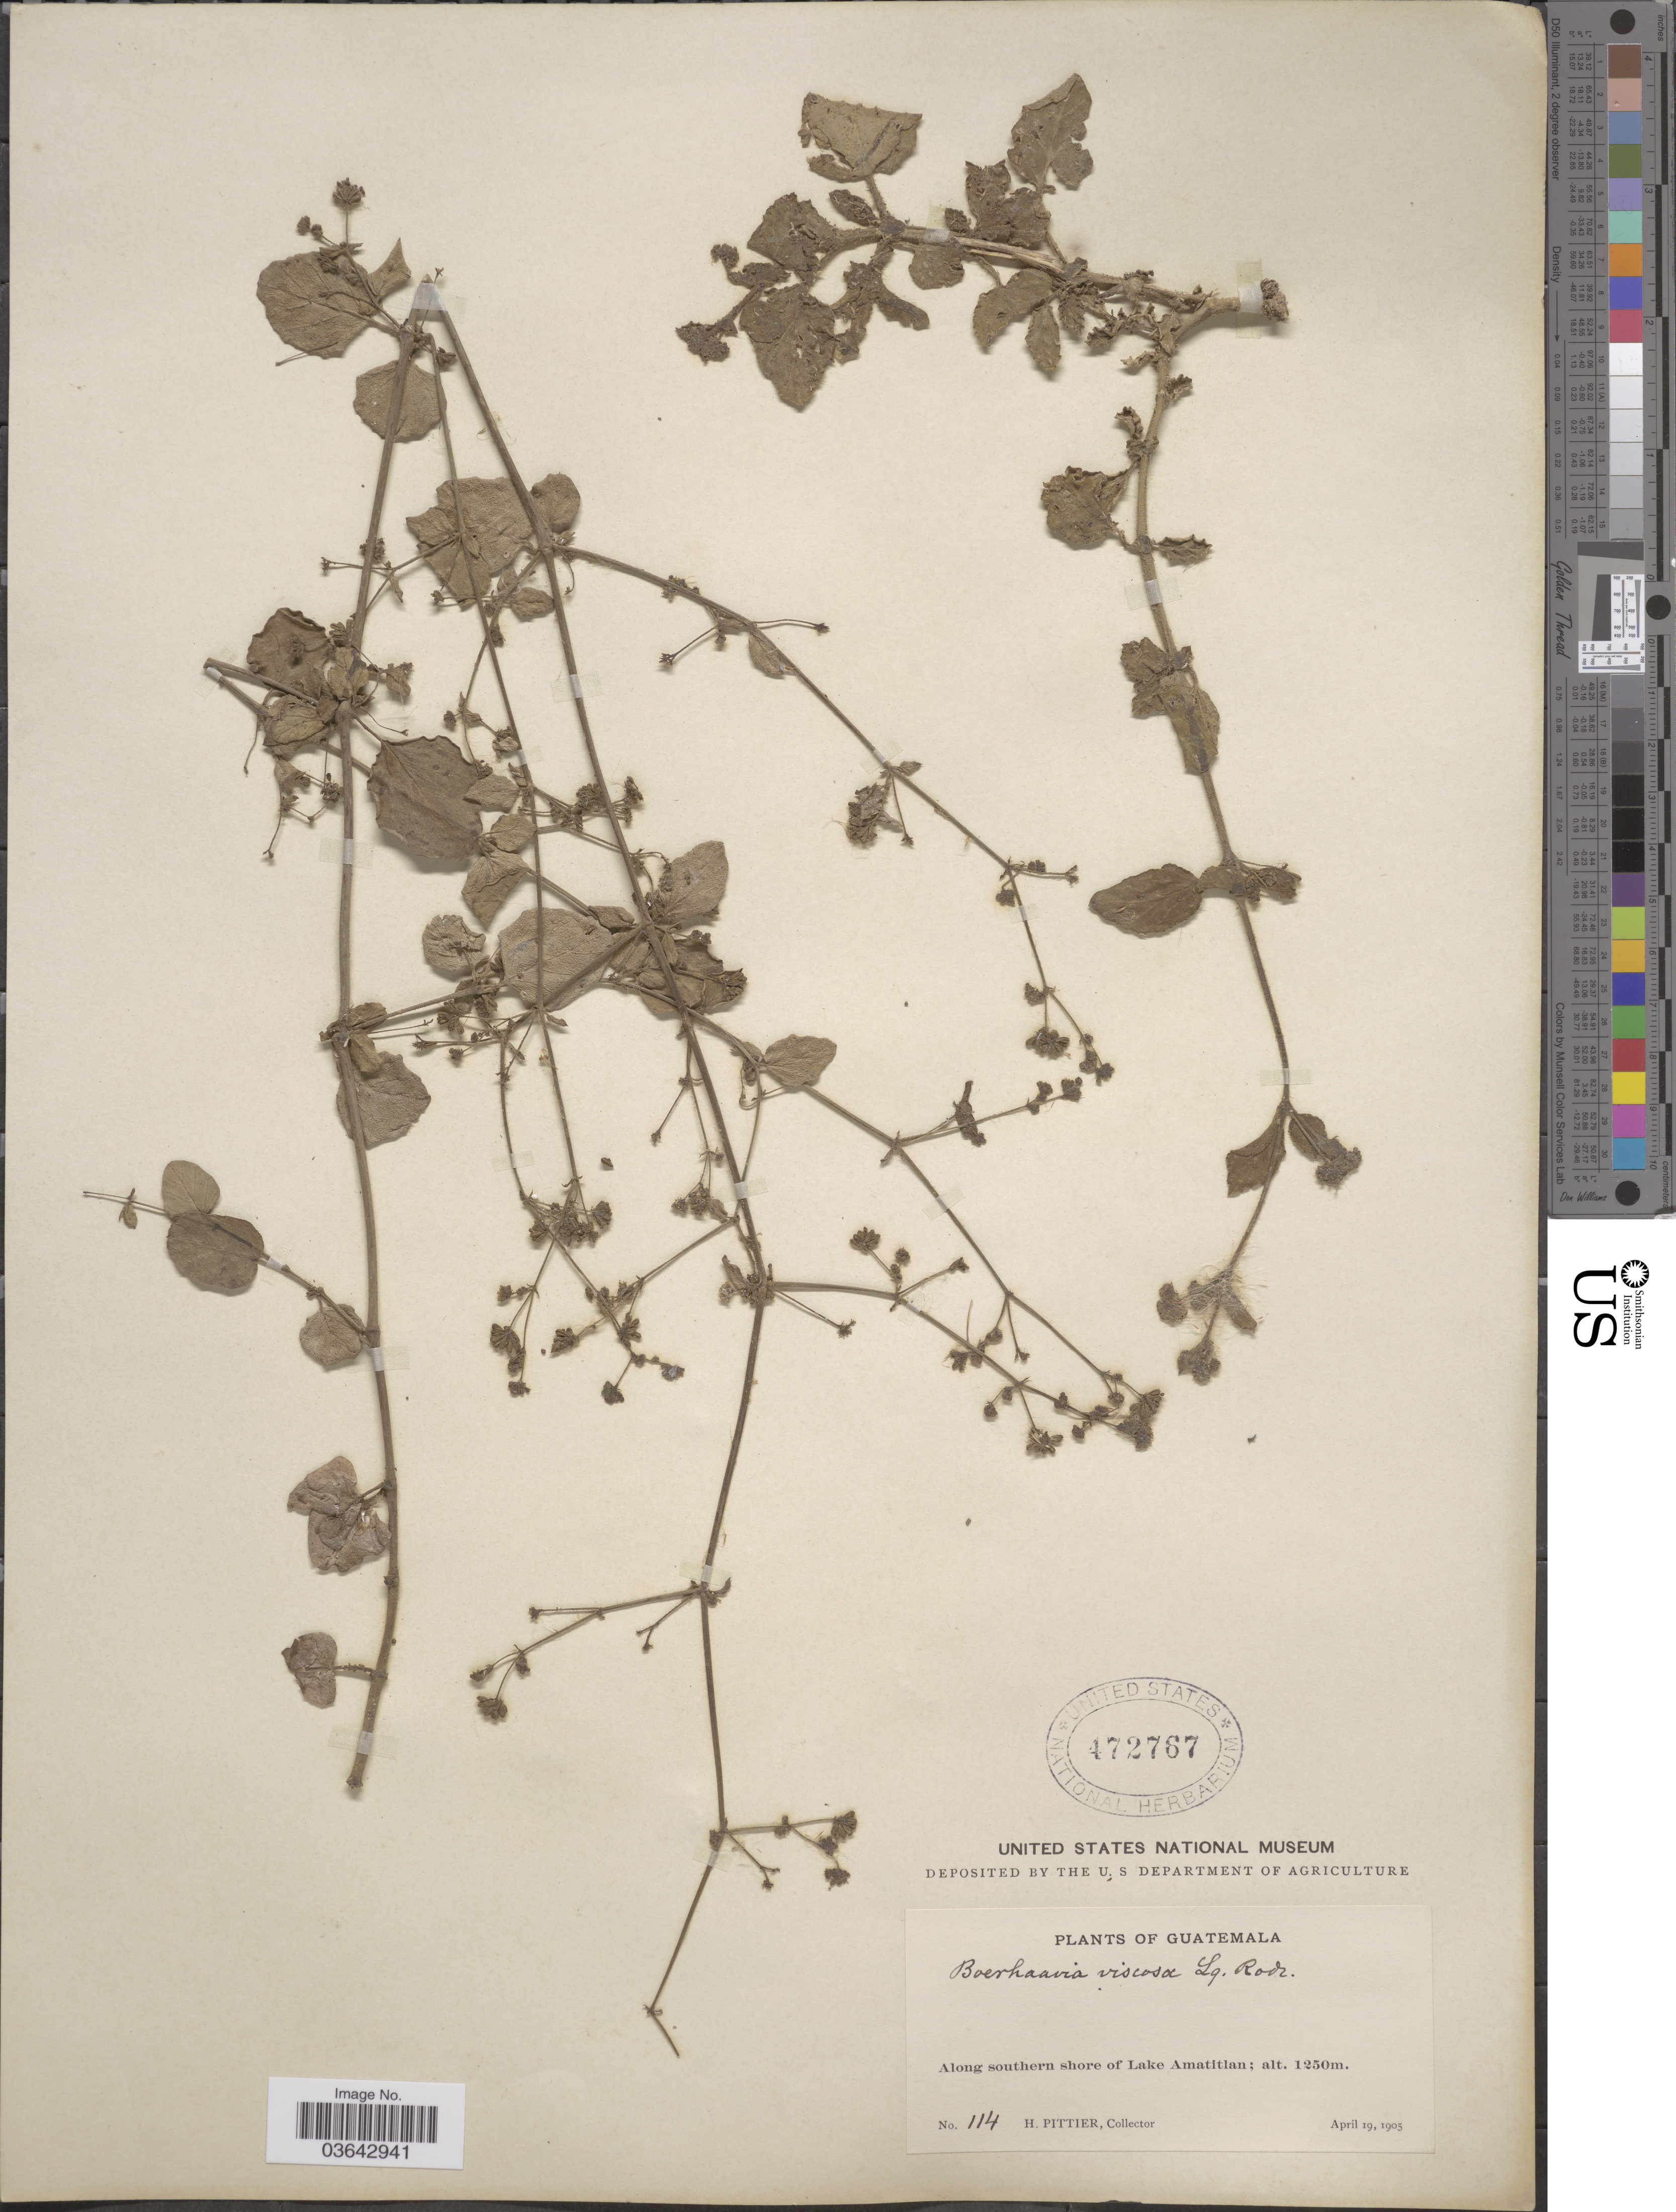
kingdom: Plantae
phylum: Tracheophyta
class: Magnoliopsida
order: Caryophyllales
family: Nyctaginaceae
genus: Boerhavia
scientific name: Boerhavia caribaea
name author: Jacq.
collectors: H. F. Pittier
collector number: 114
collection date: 1905-04-19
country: Guatemala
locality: Along southern shore of Lake Amatitlan.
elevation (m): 1250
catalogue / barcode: US 472767